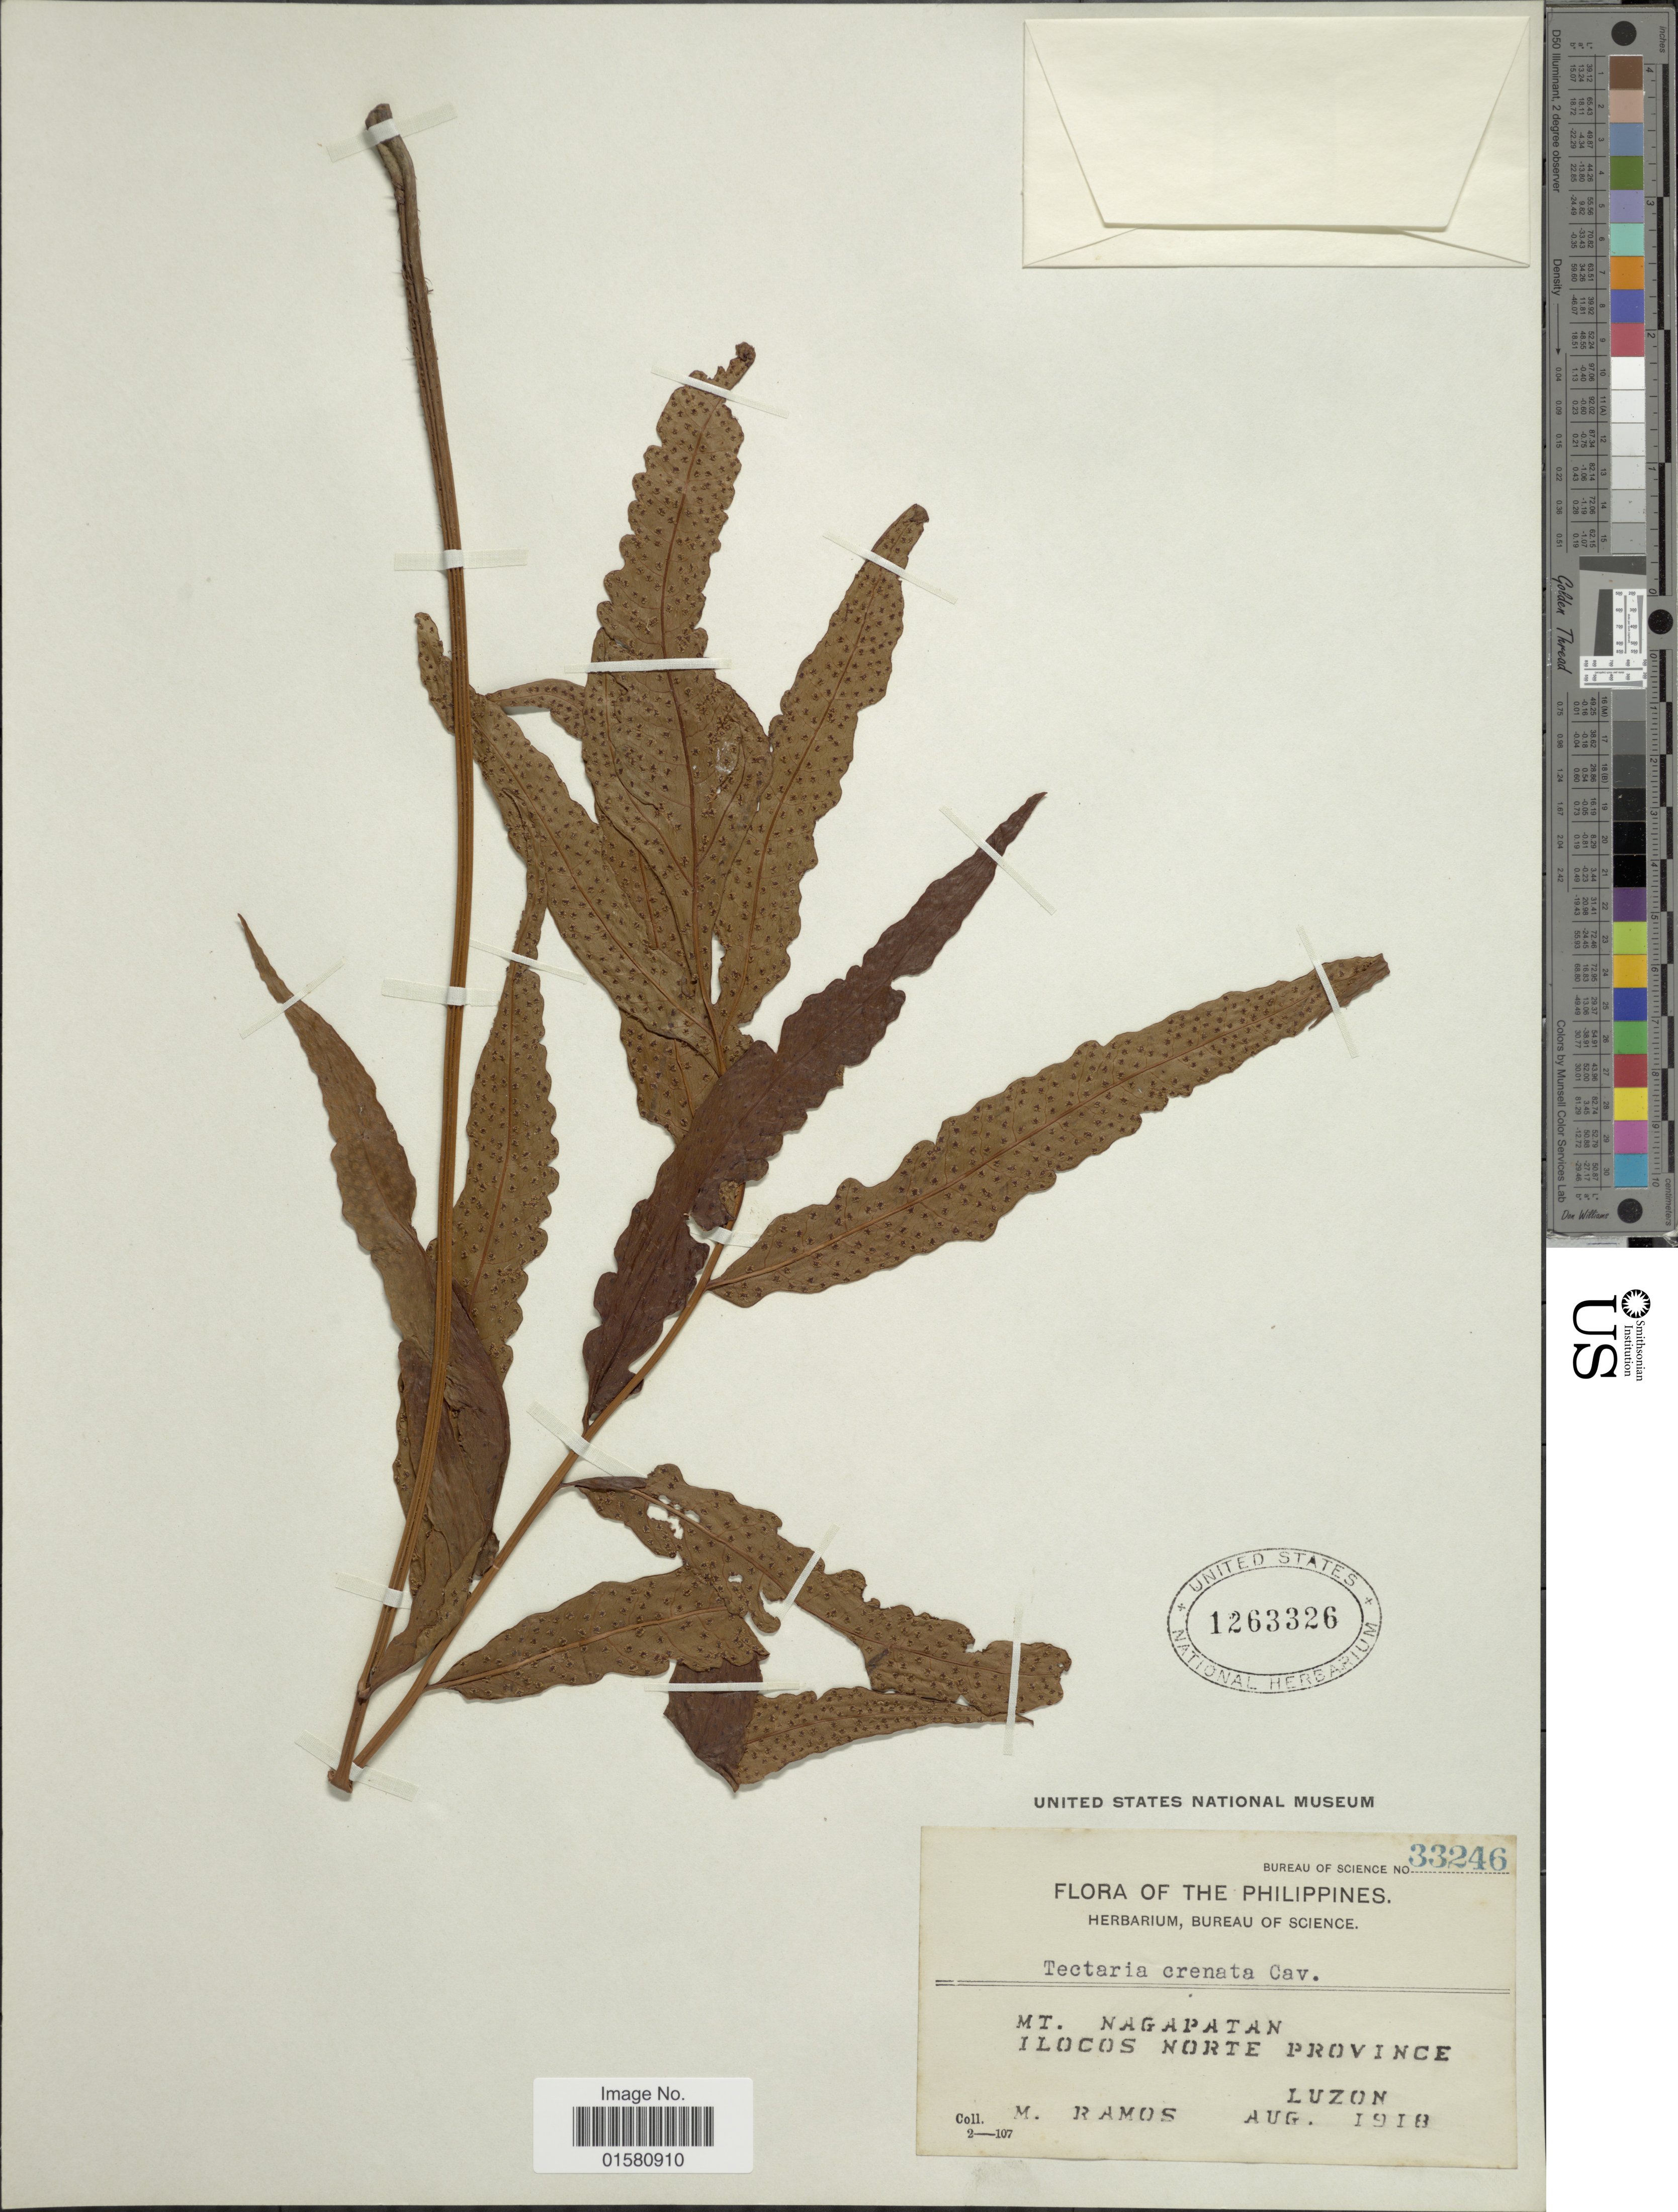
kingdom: Plantae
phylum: Tracheophyta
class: Polypodiopsida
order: Polypodiales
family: Tectariaceae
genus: Tectaria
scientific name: Tectaria crenata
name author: Cav.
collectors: M. Ramos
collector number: Bureau of Science 33246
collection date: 1918-08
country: Philippines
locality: Mt. Nagapatan. Ilocos Norte Province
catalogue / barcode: US 1263326